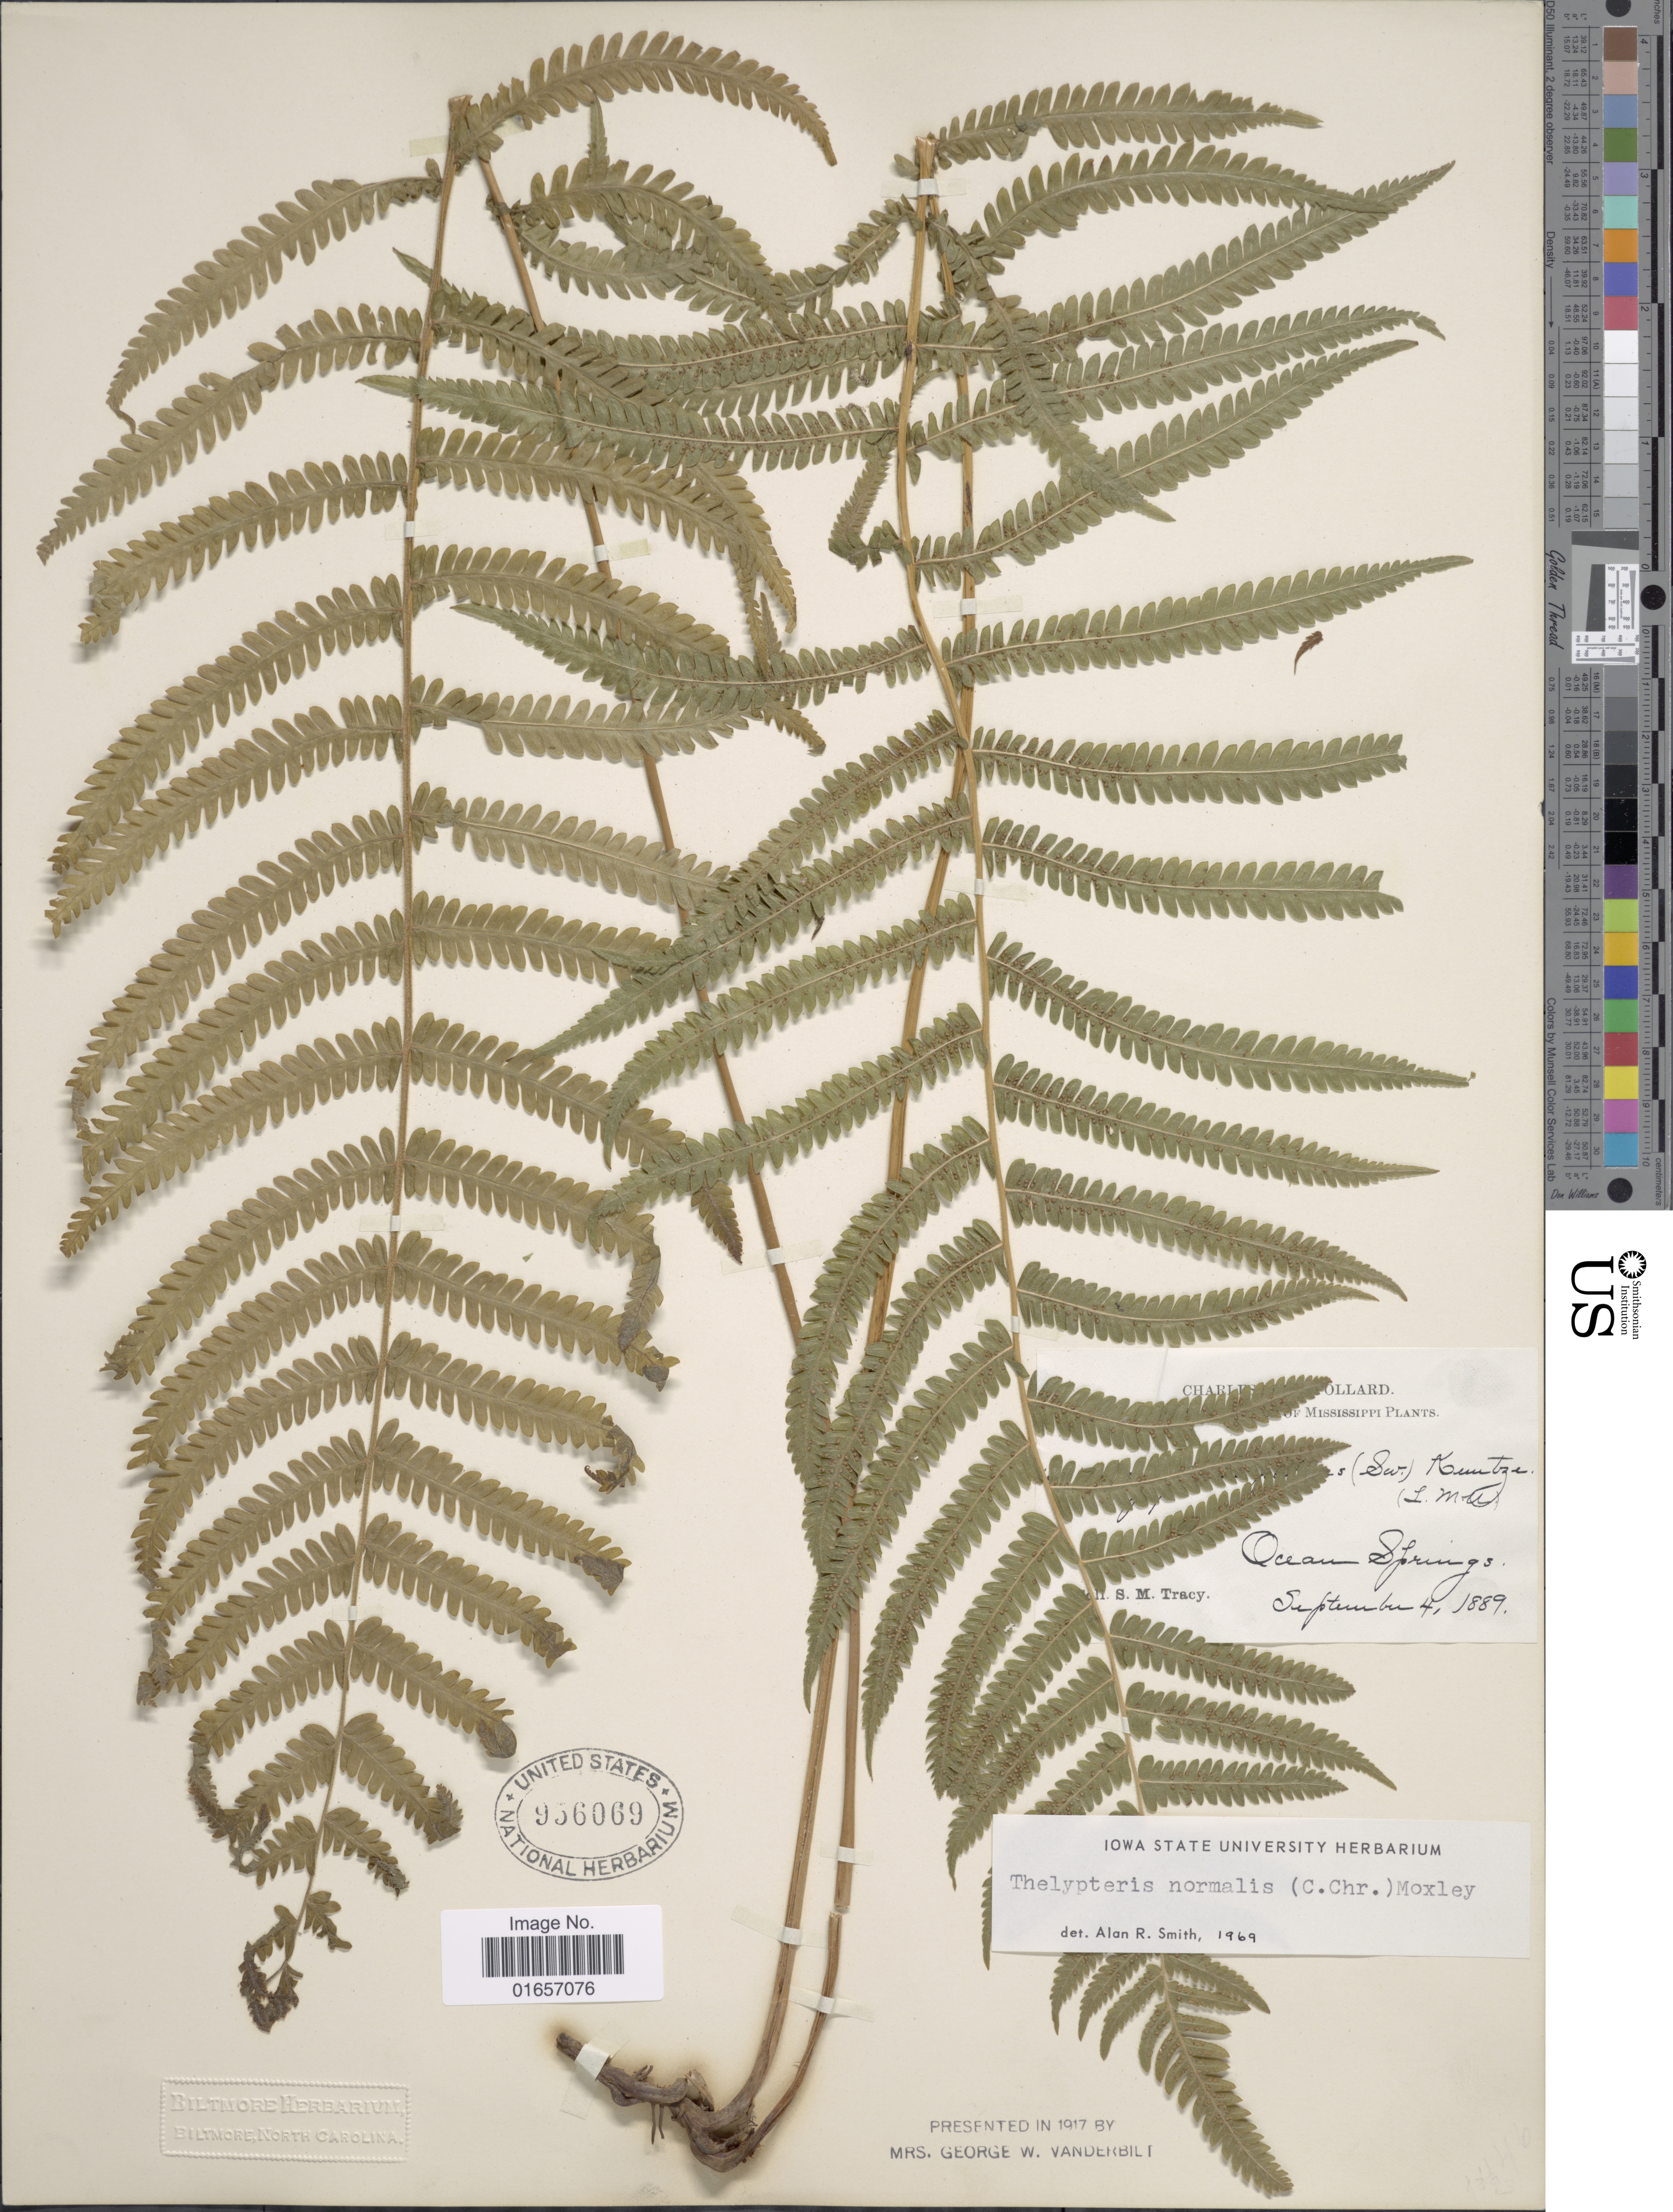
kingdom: Plantae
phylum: Tracheophyta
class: Polypodiopsida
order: Polypodiales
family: Thelypteridaceae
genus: Christella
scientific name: Christella kunthii comb. ined.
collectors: S. M. Tracy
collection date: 1889-09-04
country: United States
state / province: Mississippi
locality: Ocean Springs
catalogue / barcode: US 956069